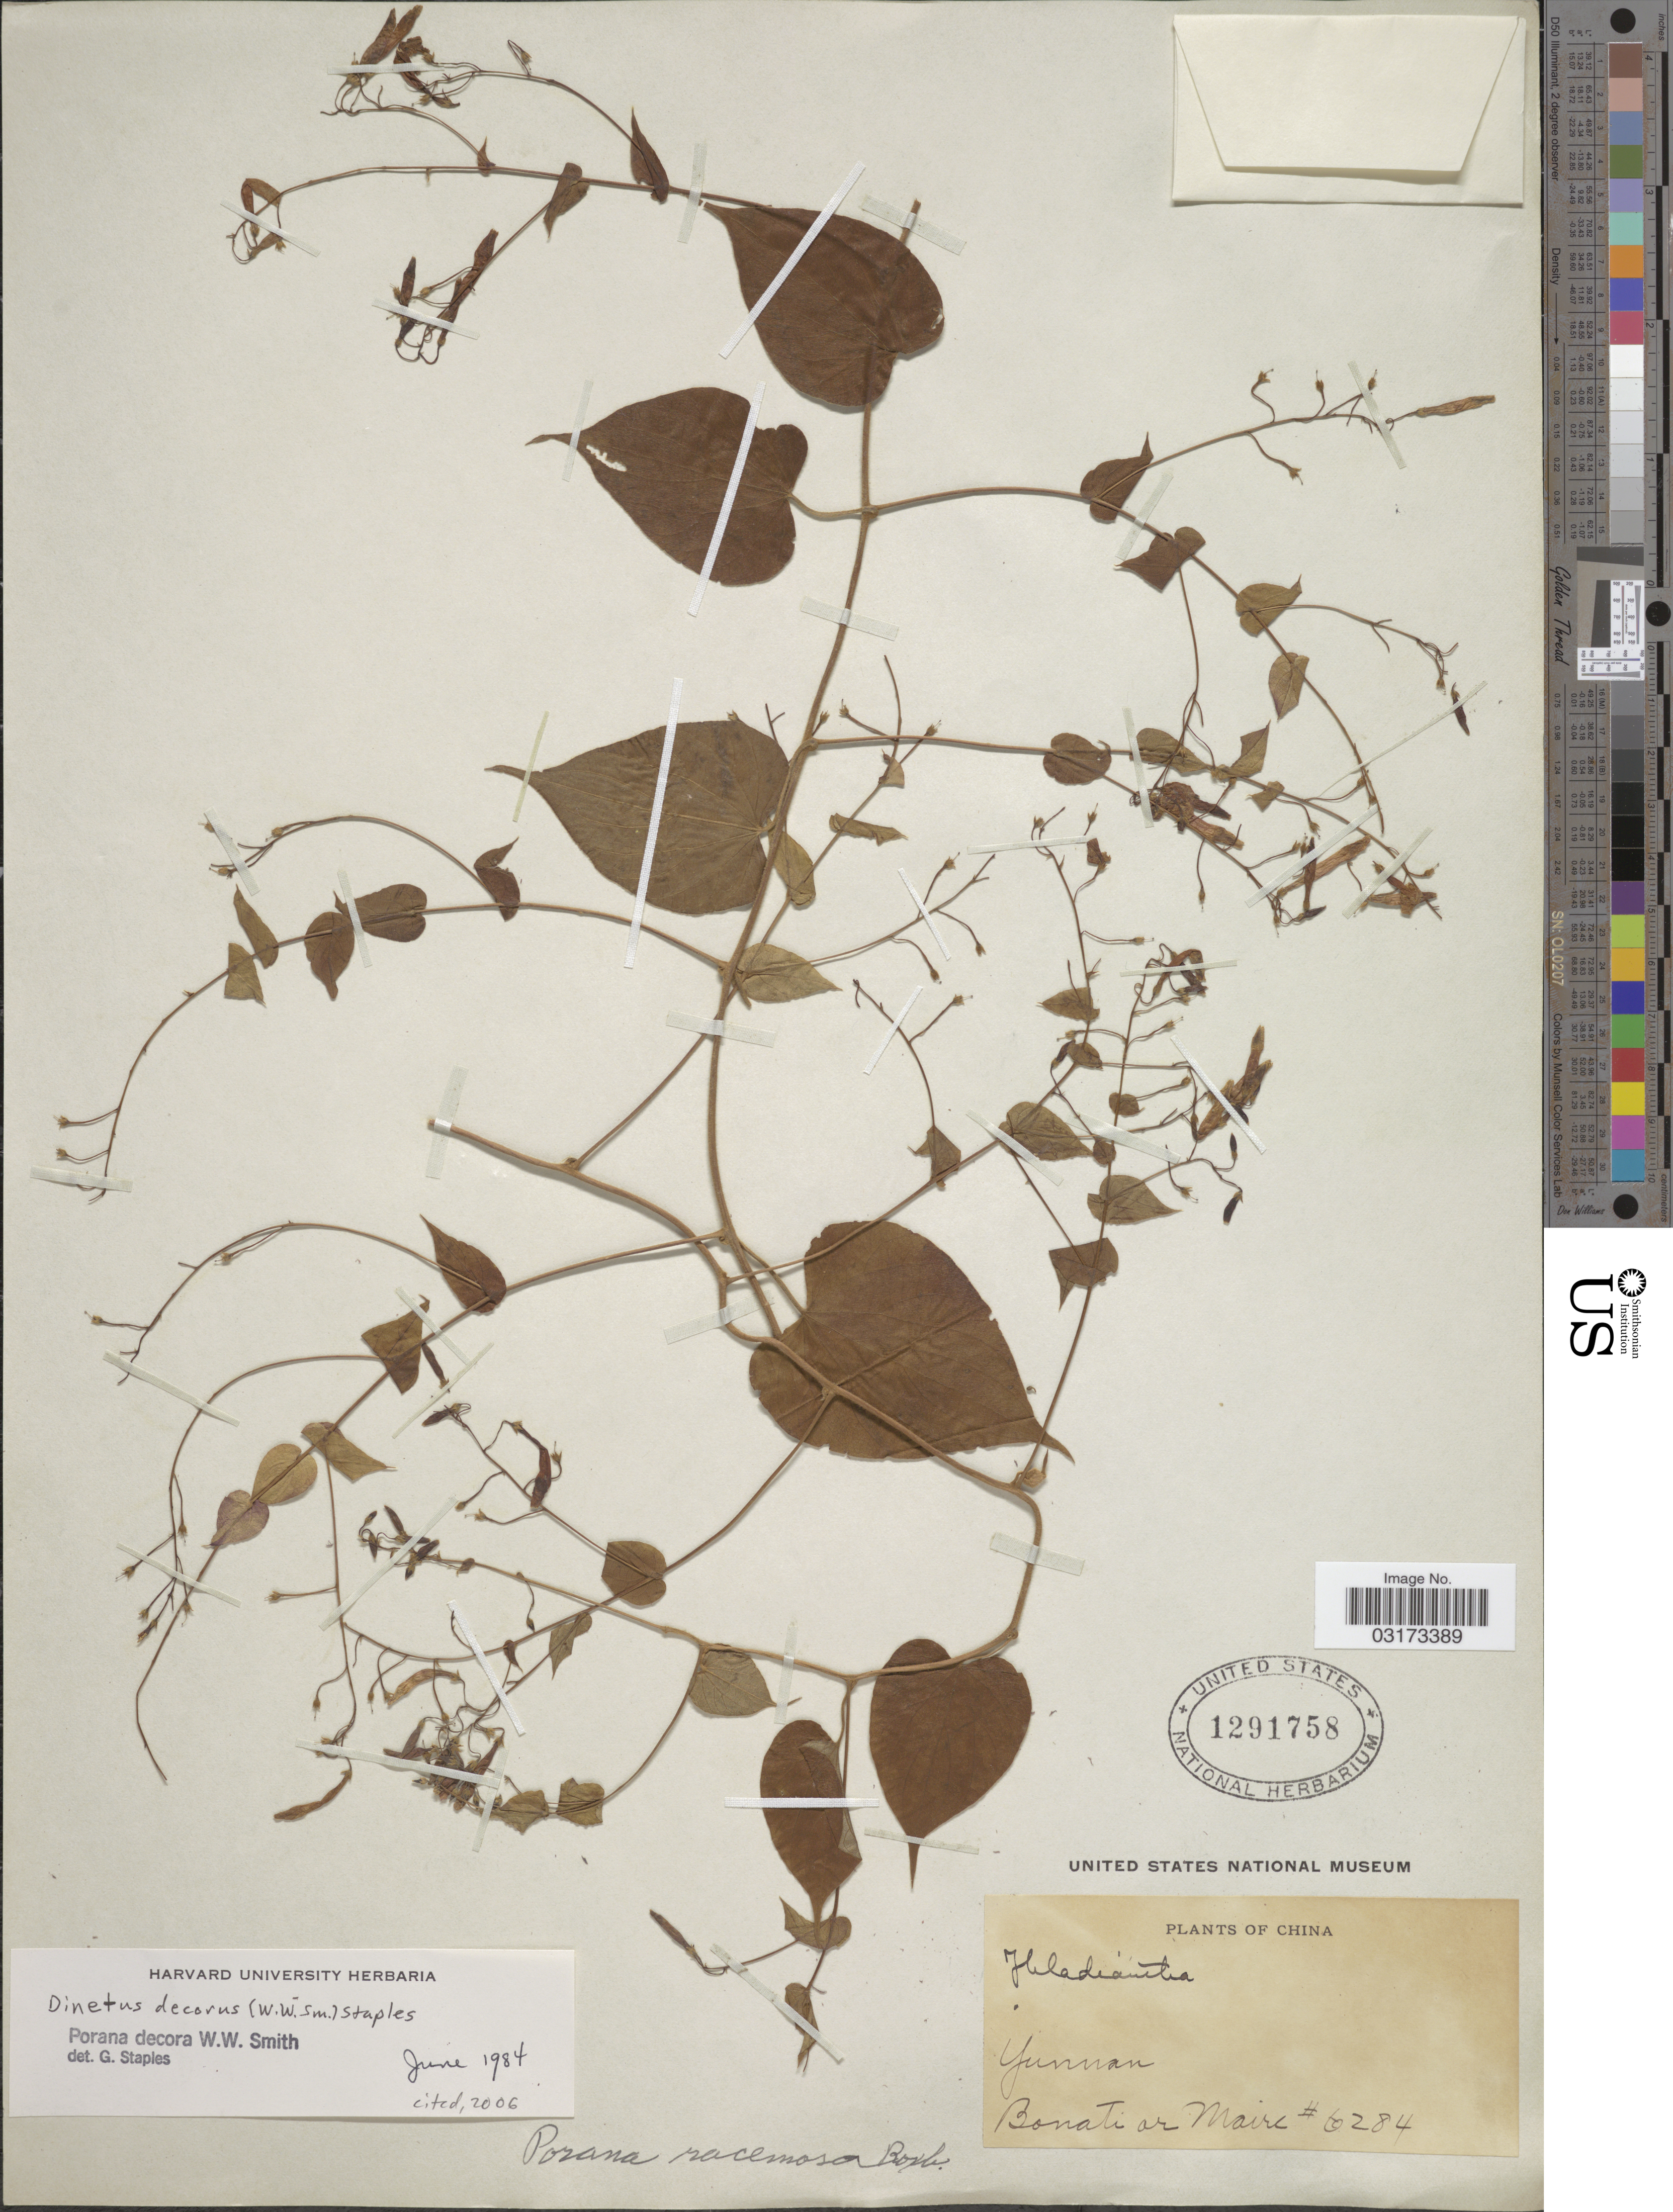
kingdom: Plantae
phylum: Tracheophyta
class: Magnoliopsida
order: Solanales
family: Convolvulaceae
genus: Dinetus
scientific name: Dinetus decorus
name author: (W.W. Sm.) Staples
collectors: -. Bonati & Maire, --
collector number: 6284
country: China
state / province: Yunnan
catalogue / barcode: US 1291758